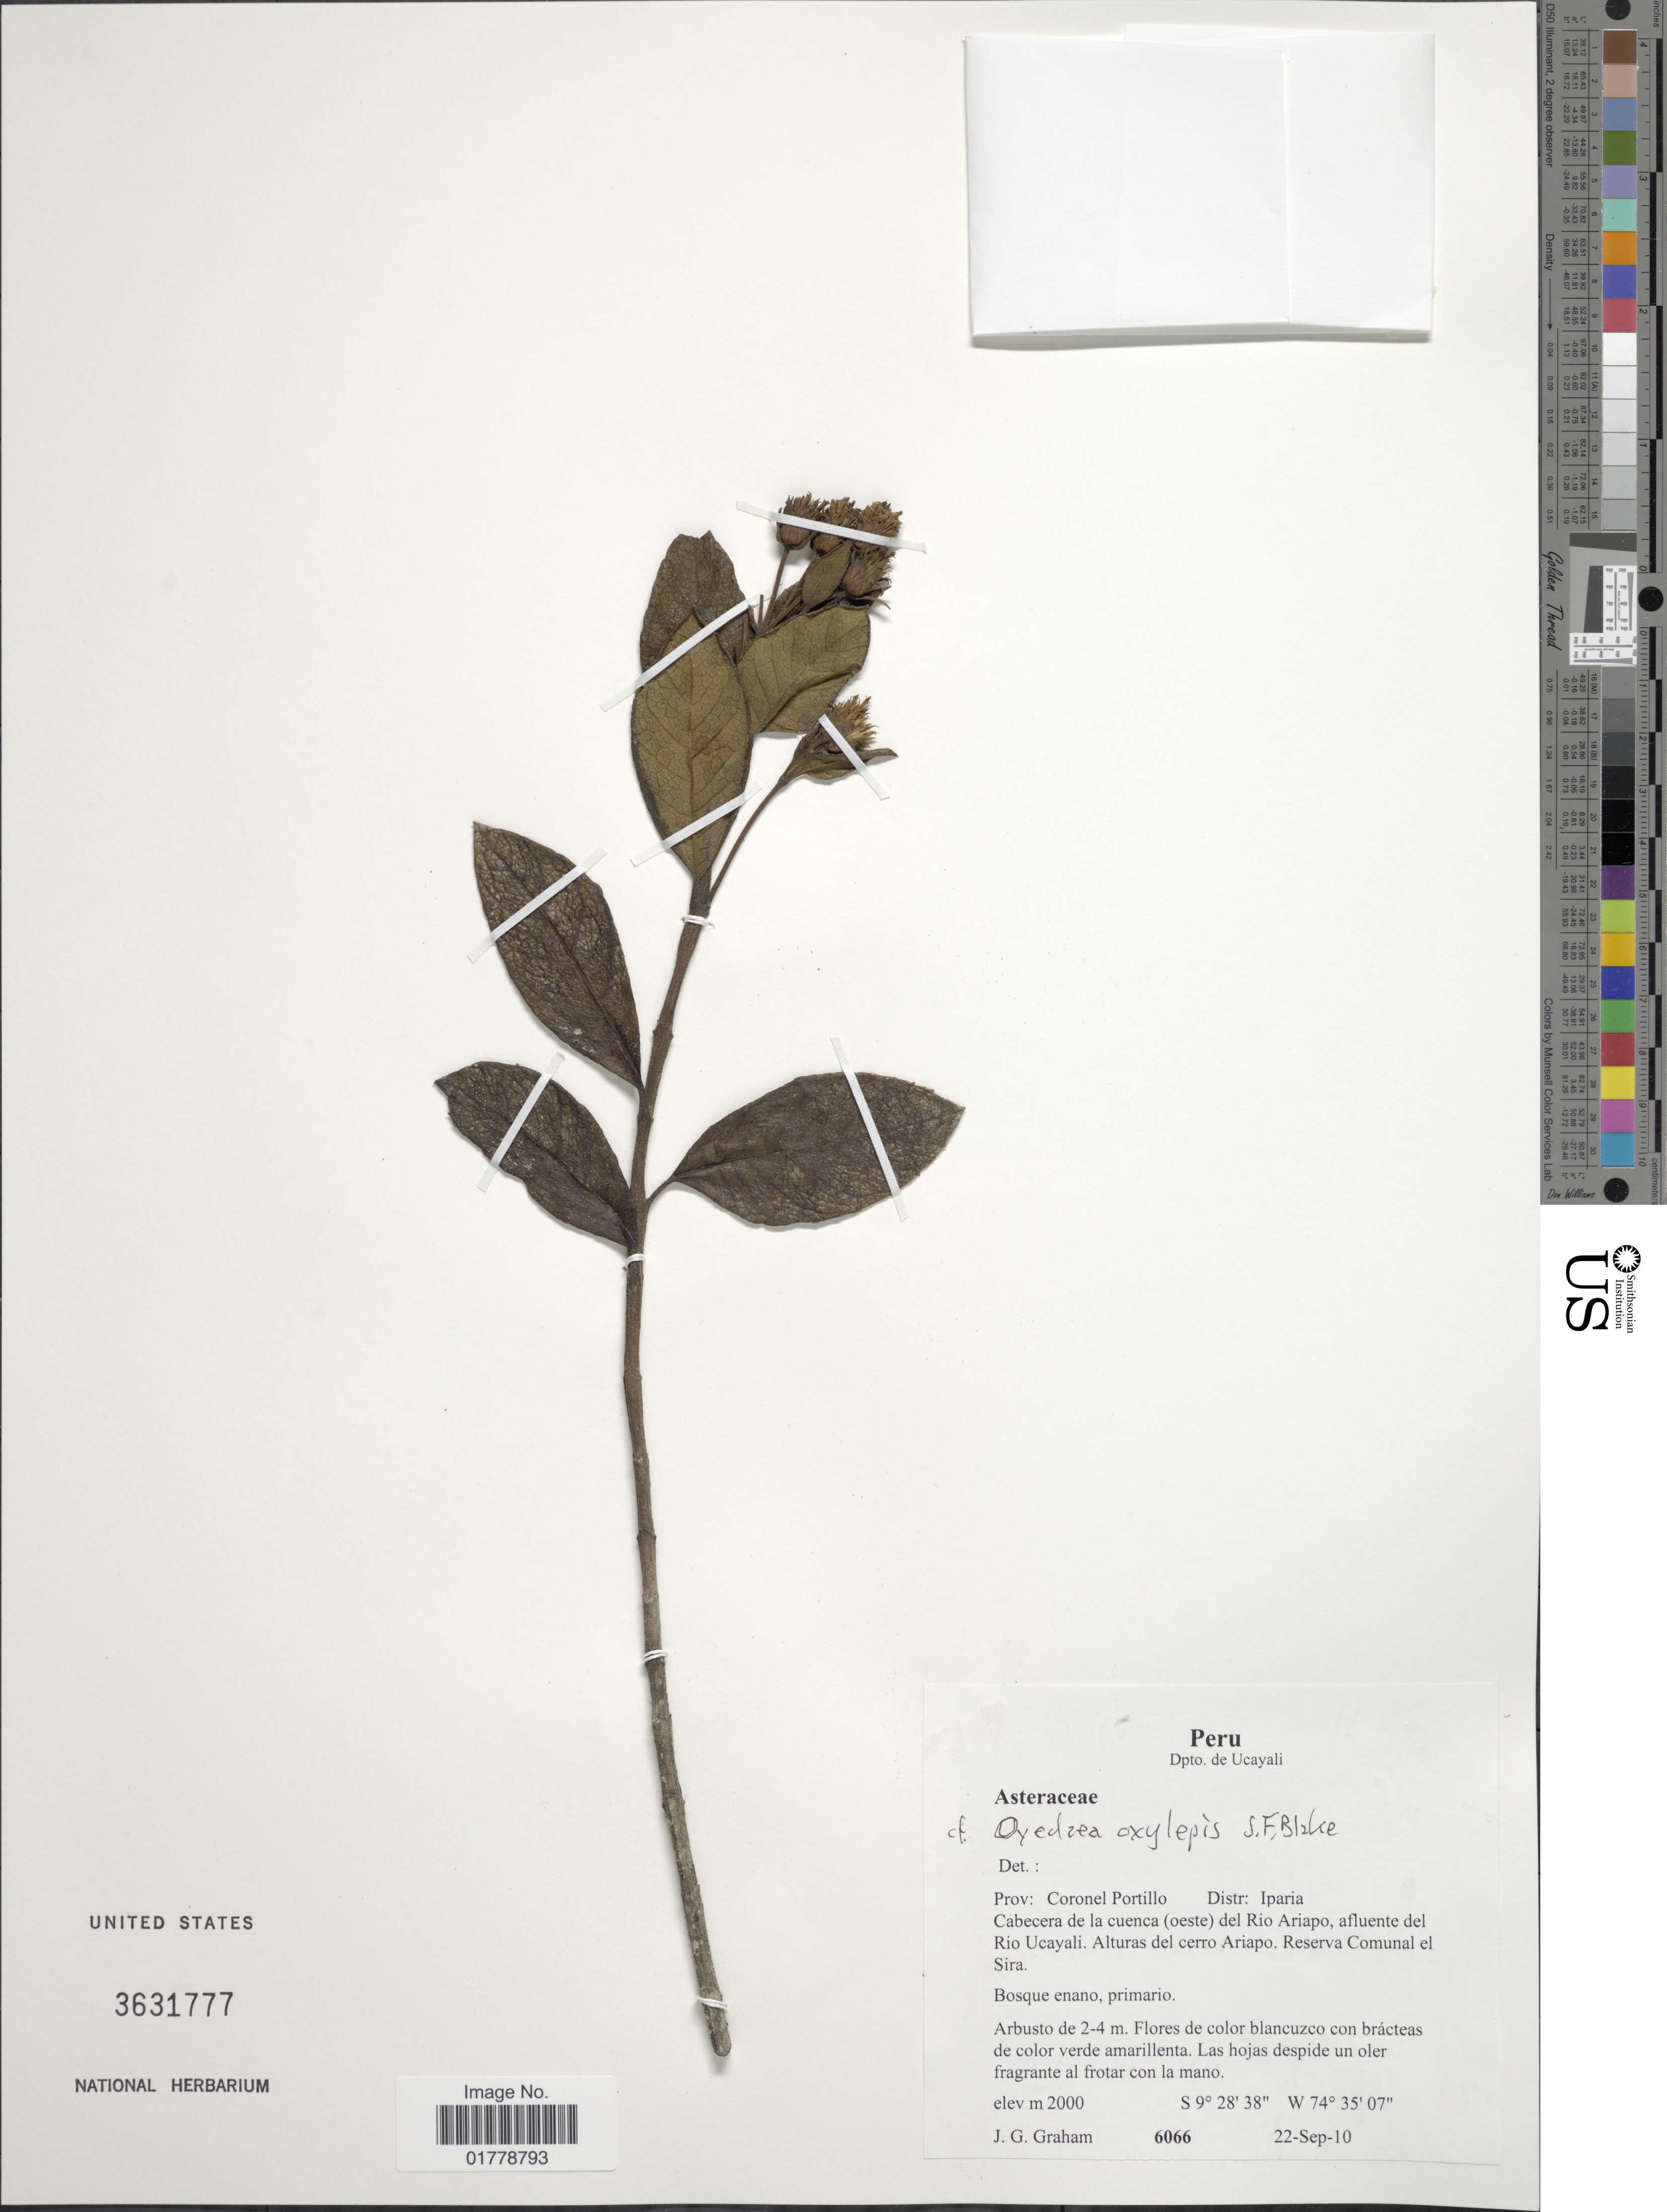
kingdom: Plantae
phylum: Tracheophyta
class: Magnoliopsida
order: Asterales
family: Asteraceae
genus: Oyedaea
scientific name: Oyedaea oxylepis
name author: S.F. Blake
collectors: J. Graham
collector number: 6066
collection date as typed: Transcribed d/m/y: 22/9/10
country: Peru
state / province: Ucayali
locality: Dpto. de Ucayali. Prov: Coronel Portillo. Distr: Iparia. Cabecera de la cuenca (oeste) del Rio Ariapo, afluente del Rio Ucayali. Alturasl del cerro Ariapo. Reserva Comunal el Sira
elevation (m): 2000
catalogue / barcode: US 3631777